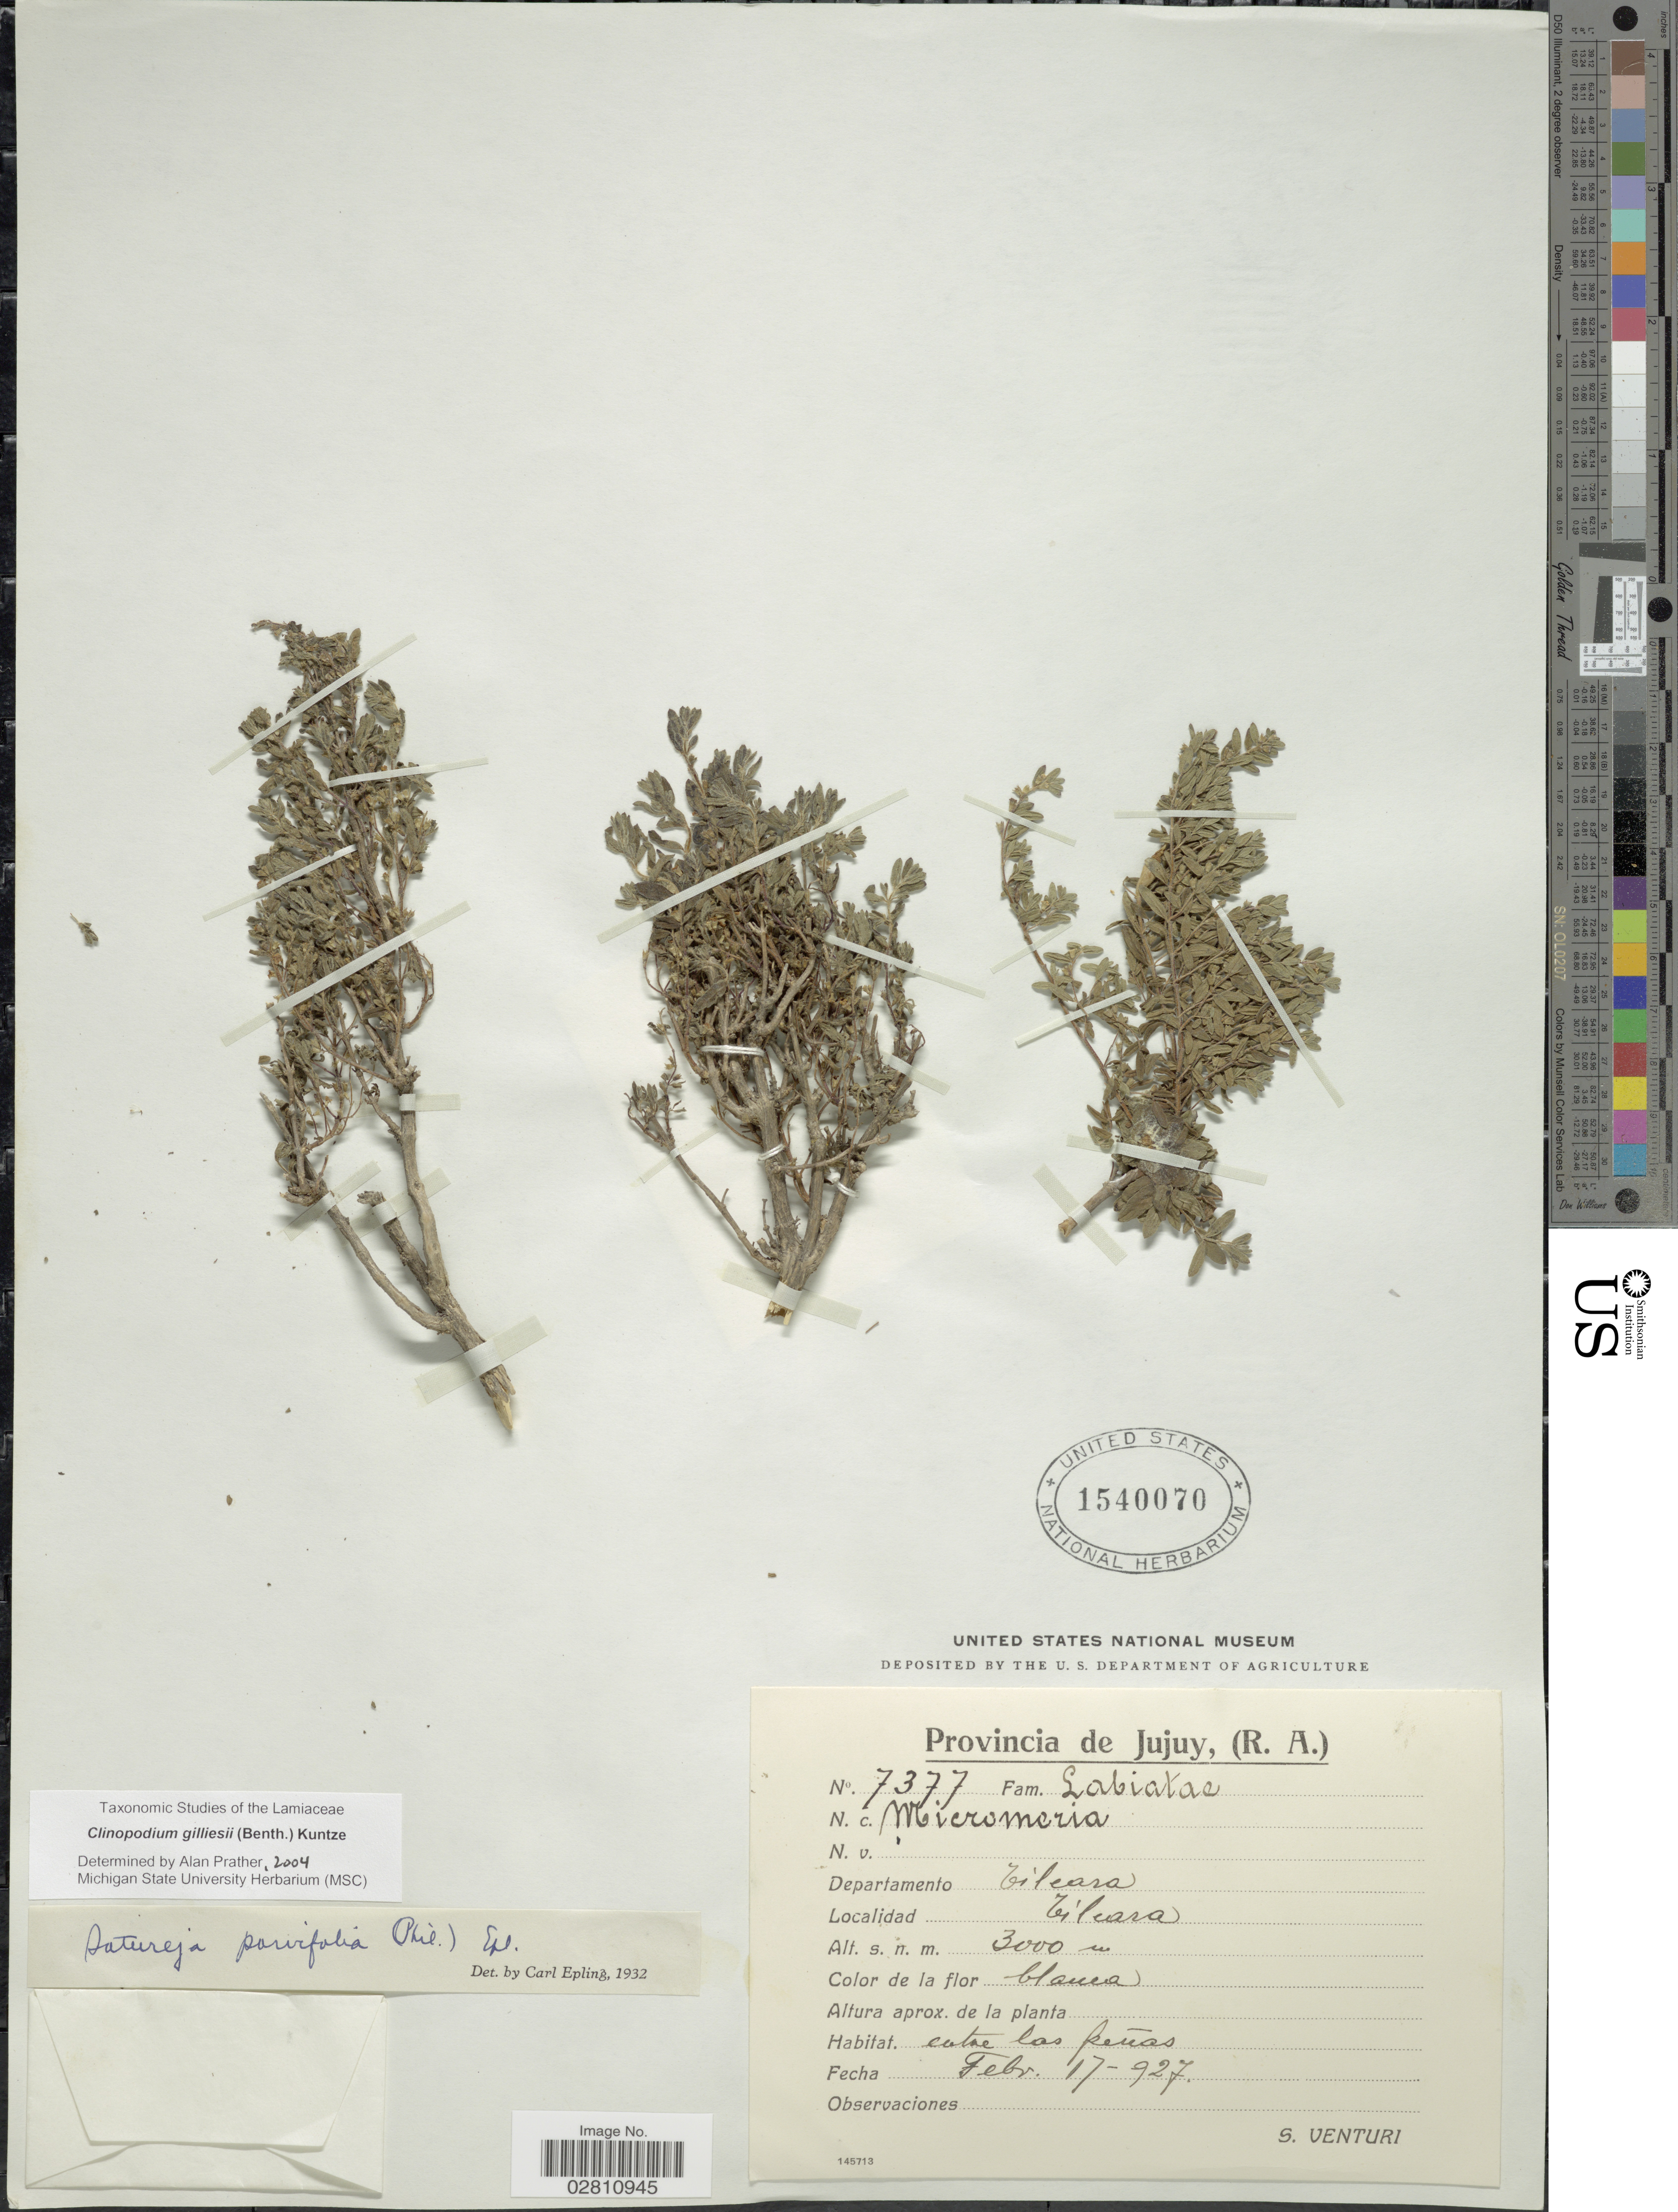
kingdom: Plantae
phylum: Tracheophyta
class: Magnoliopsida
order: Lamiales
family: Lamiaceae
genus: Clinopodium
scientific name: Clinopodium gilliesii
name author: (Benth.) Kuntze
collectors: S. Venturi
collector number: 7377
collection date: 1927-02-17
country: Argentina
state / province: Jujuy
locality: Departamento Tilcara, Tilcara.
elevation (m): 3000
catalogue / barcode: US 1540070